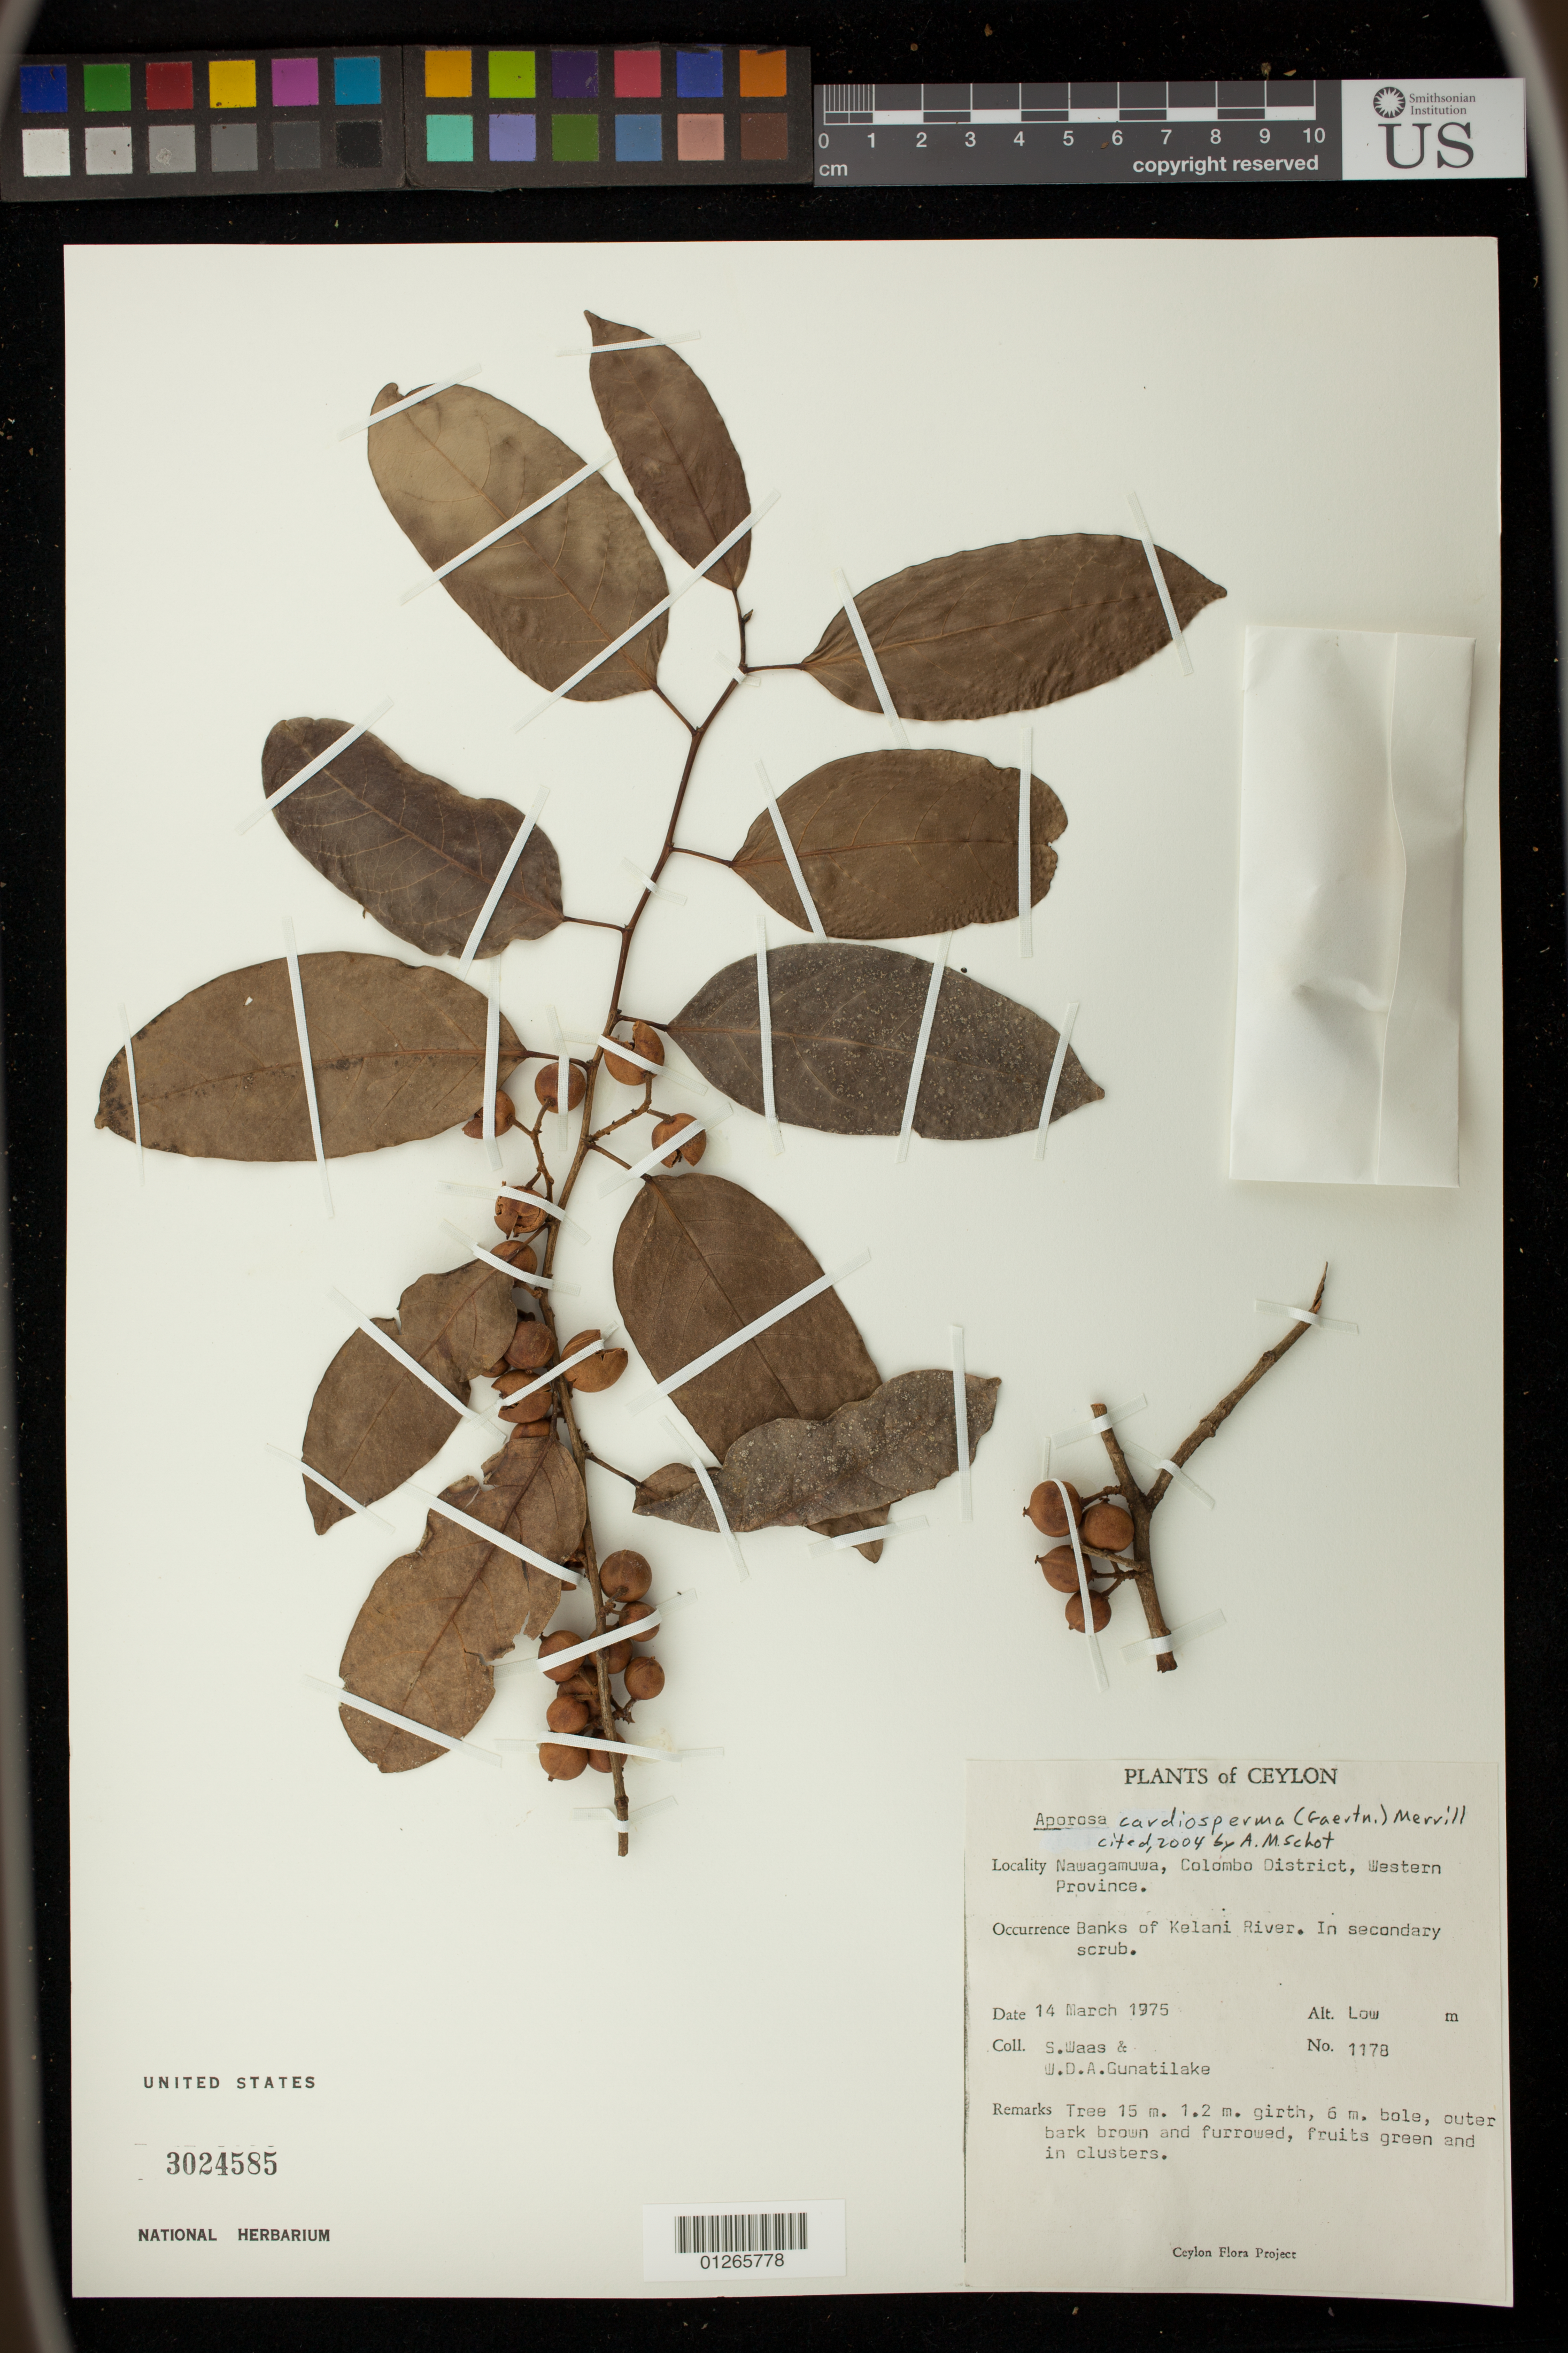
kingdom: Plantae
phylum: Tracheophyta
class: Magnoliopsida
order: Malpighiales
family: Phyllanthaceae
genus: Aporosa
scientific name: Aporosa cardiosperma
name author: (Gaertn.) Merr.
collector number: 1178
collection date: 1975-03-14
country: Sri Lanka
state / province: Western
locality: Nawagamuwa, Colombo District, Western Province.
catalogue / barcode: US 3024585